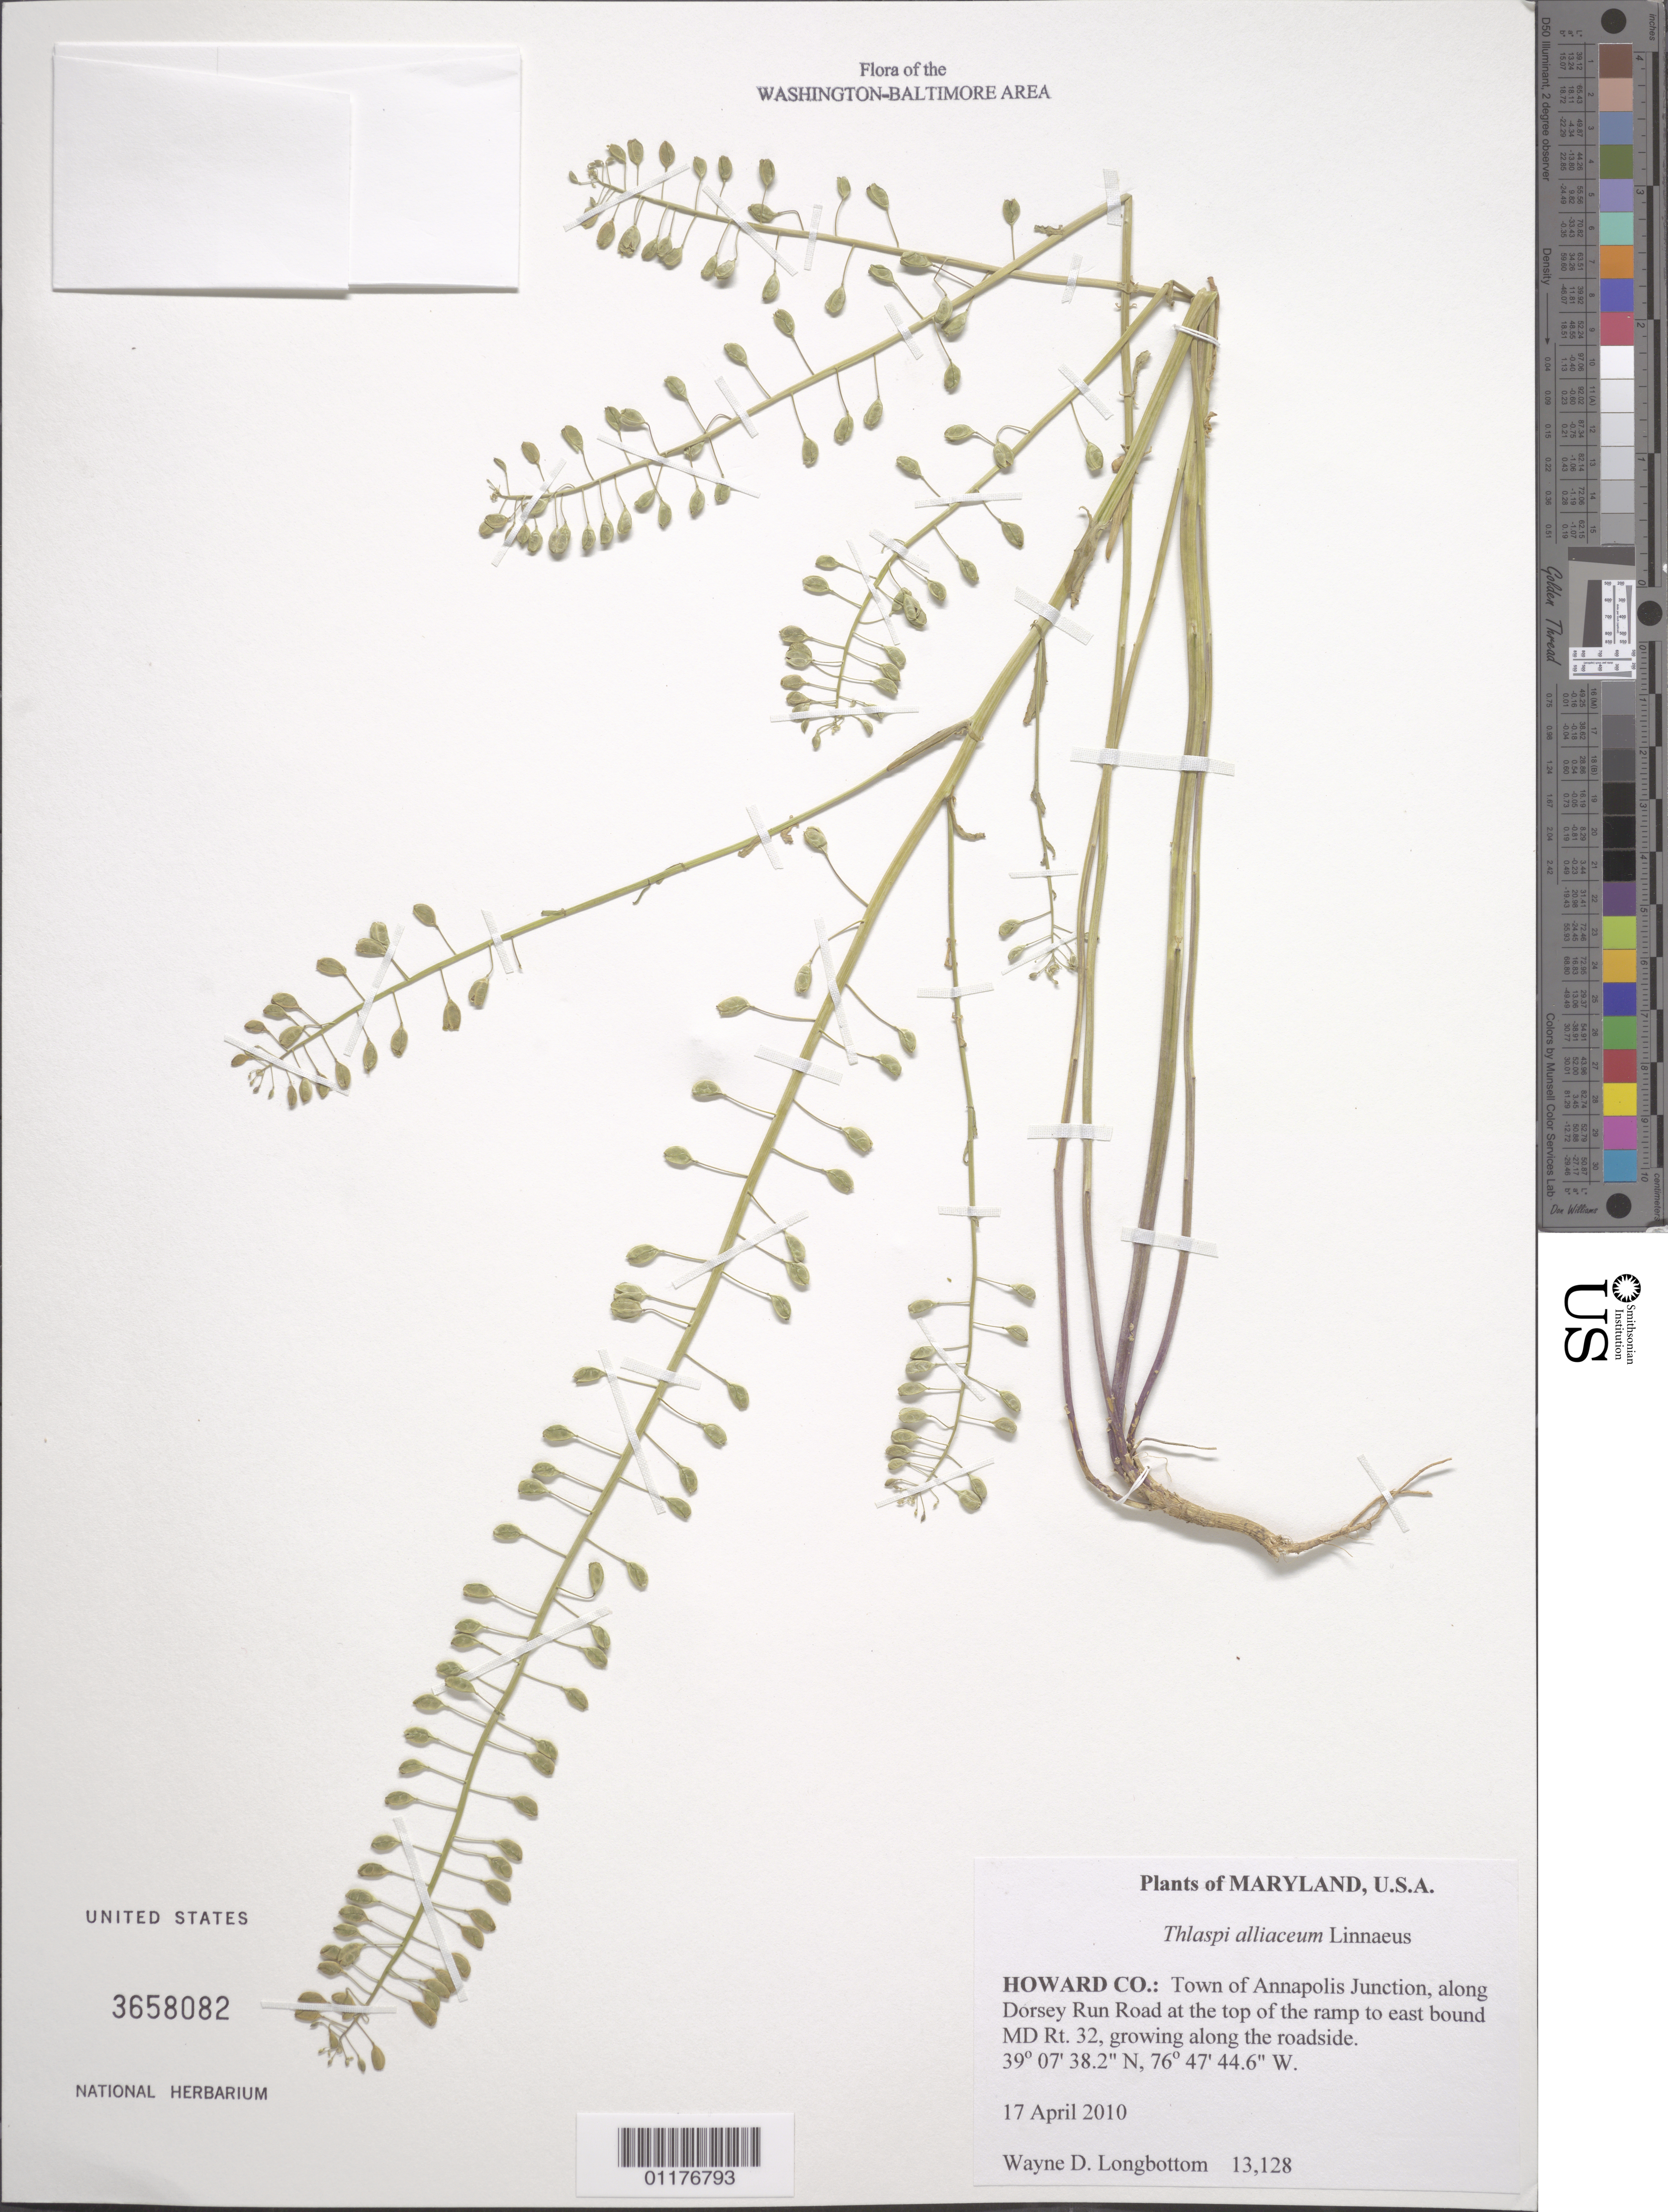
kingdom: Plantae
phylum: Tracheophyta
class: Magnoliopsida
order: Brassicales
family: Brassicaceae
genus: Thlaspi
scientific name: Thlaspi alliaceum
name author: L.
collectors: W. D. Longbottom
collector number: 13128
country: United States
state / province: Maryland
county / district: Howard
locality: Annapolis Junction, along Dorsey Run Road at the top of the ramp to E bound MD Rt. 32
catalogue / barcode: US 3658082